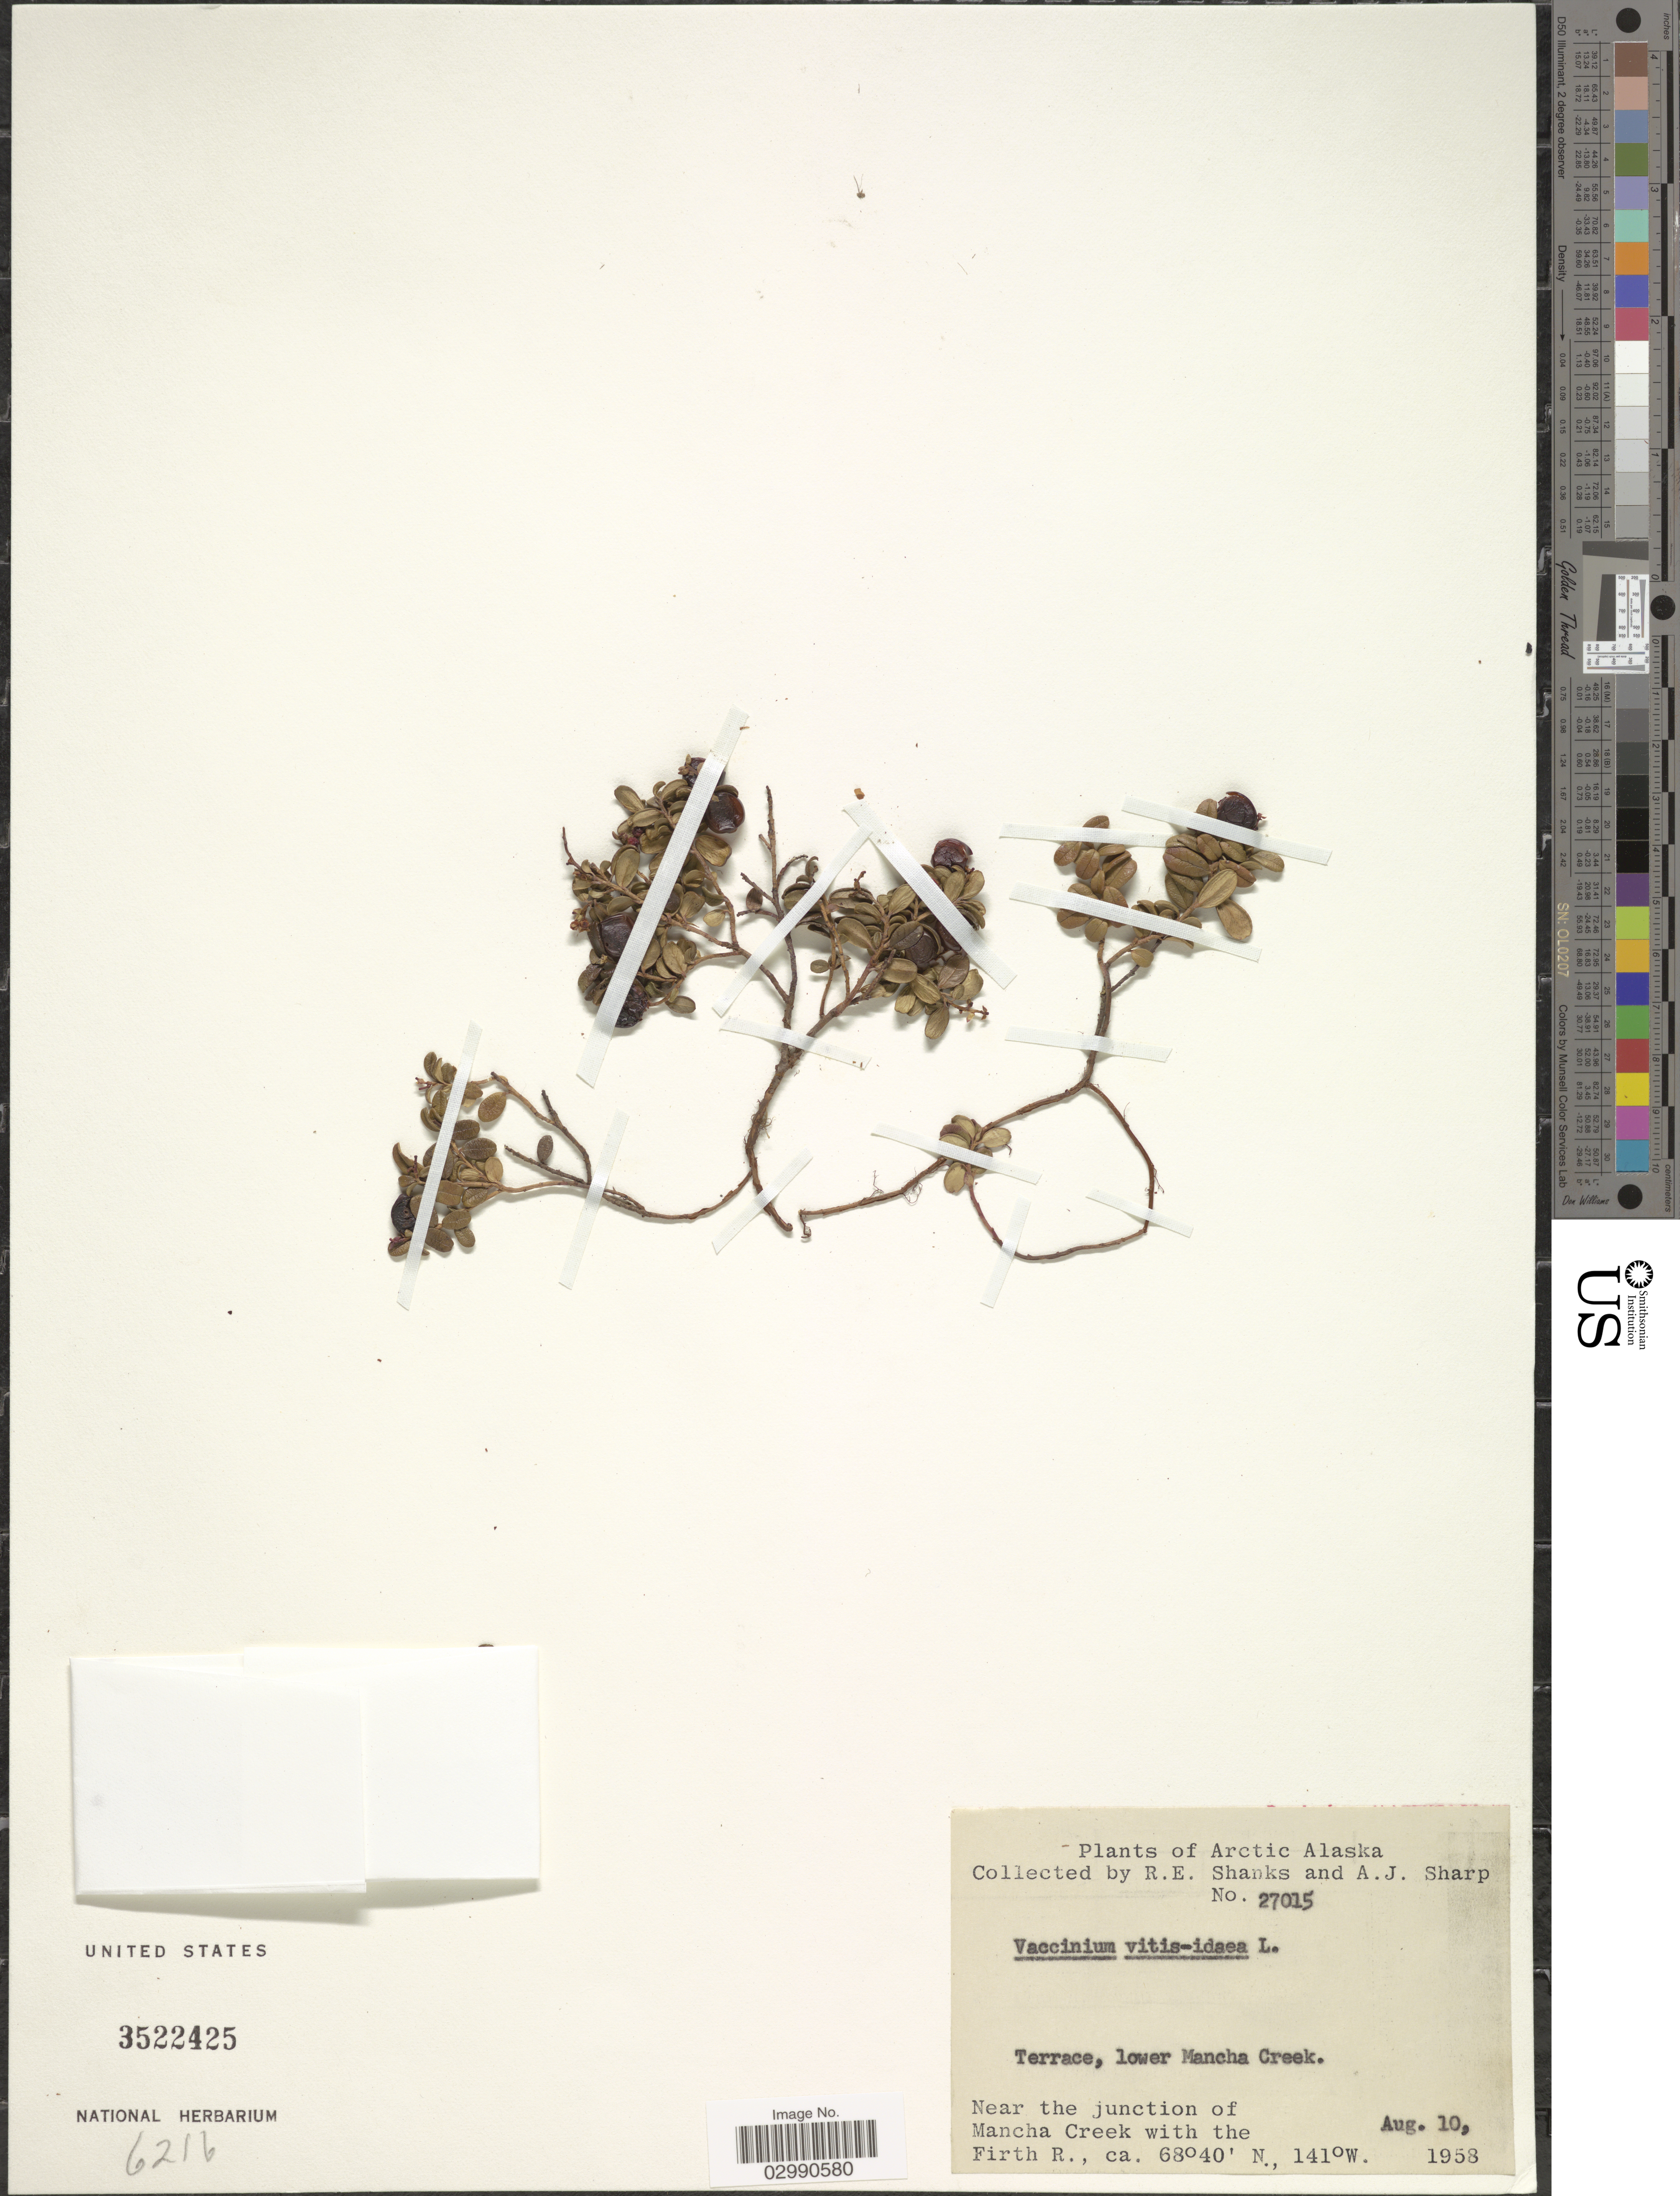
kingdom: Plantae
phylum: Tracheophyta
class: Magnoliopsida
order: Ericales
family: Ericaceae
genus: Vaccinium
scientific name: Vaccinium vitis-idaea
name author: L.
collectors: R. Shanks & A. J. Sharp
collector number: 27015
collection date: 1958-08-10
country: United States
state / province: Alaska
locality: Arctic Alaska. Near the junction of Mancha Creek with the Firth R. Lower Mancha Creek.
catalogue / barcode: US 3522425